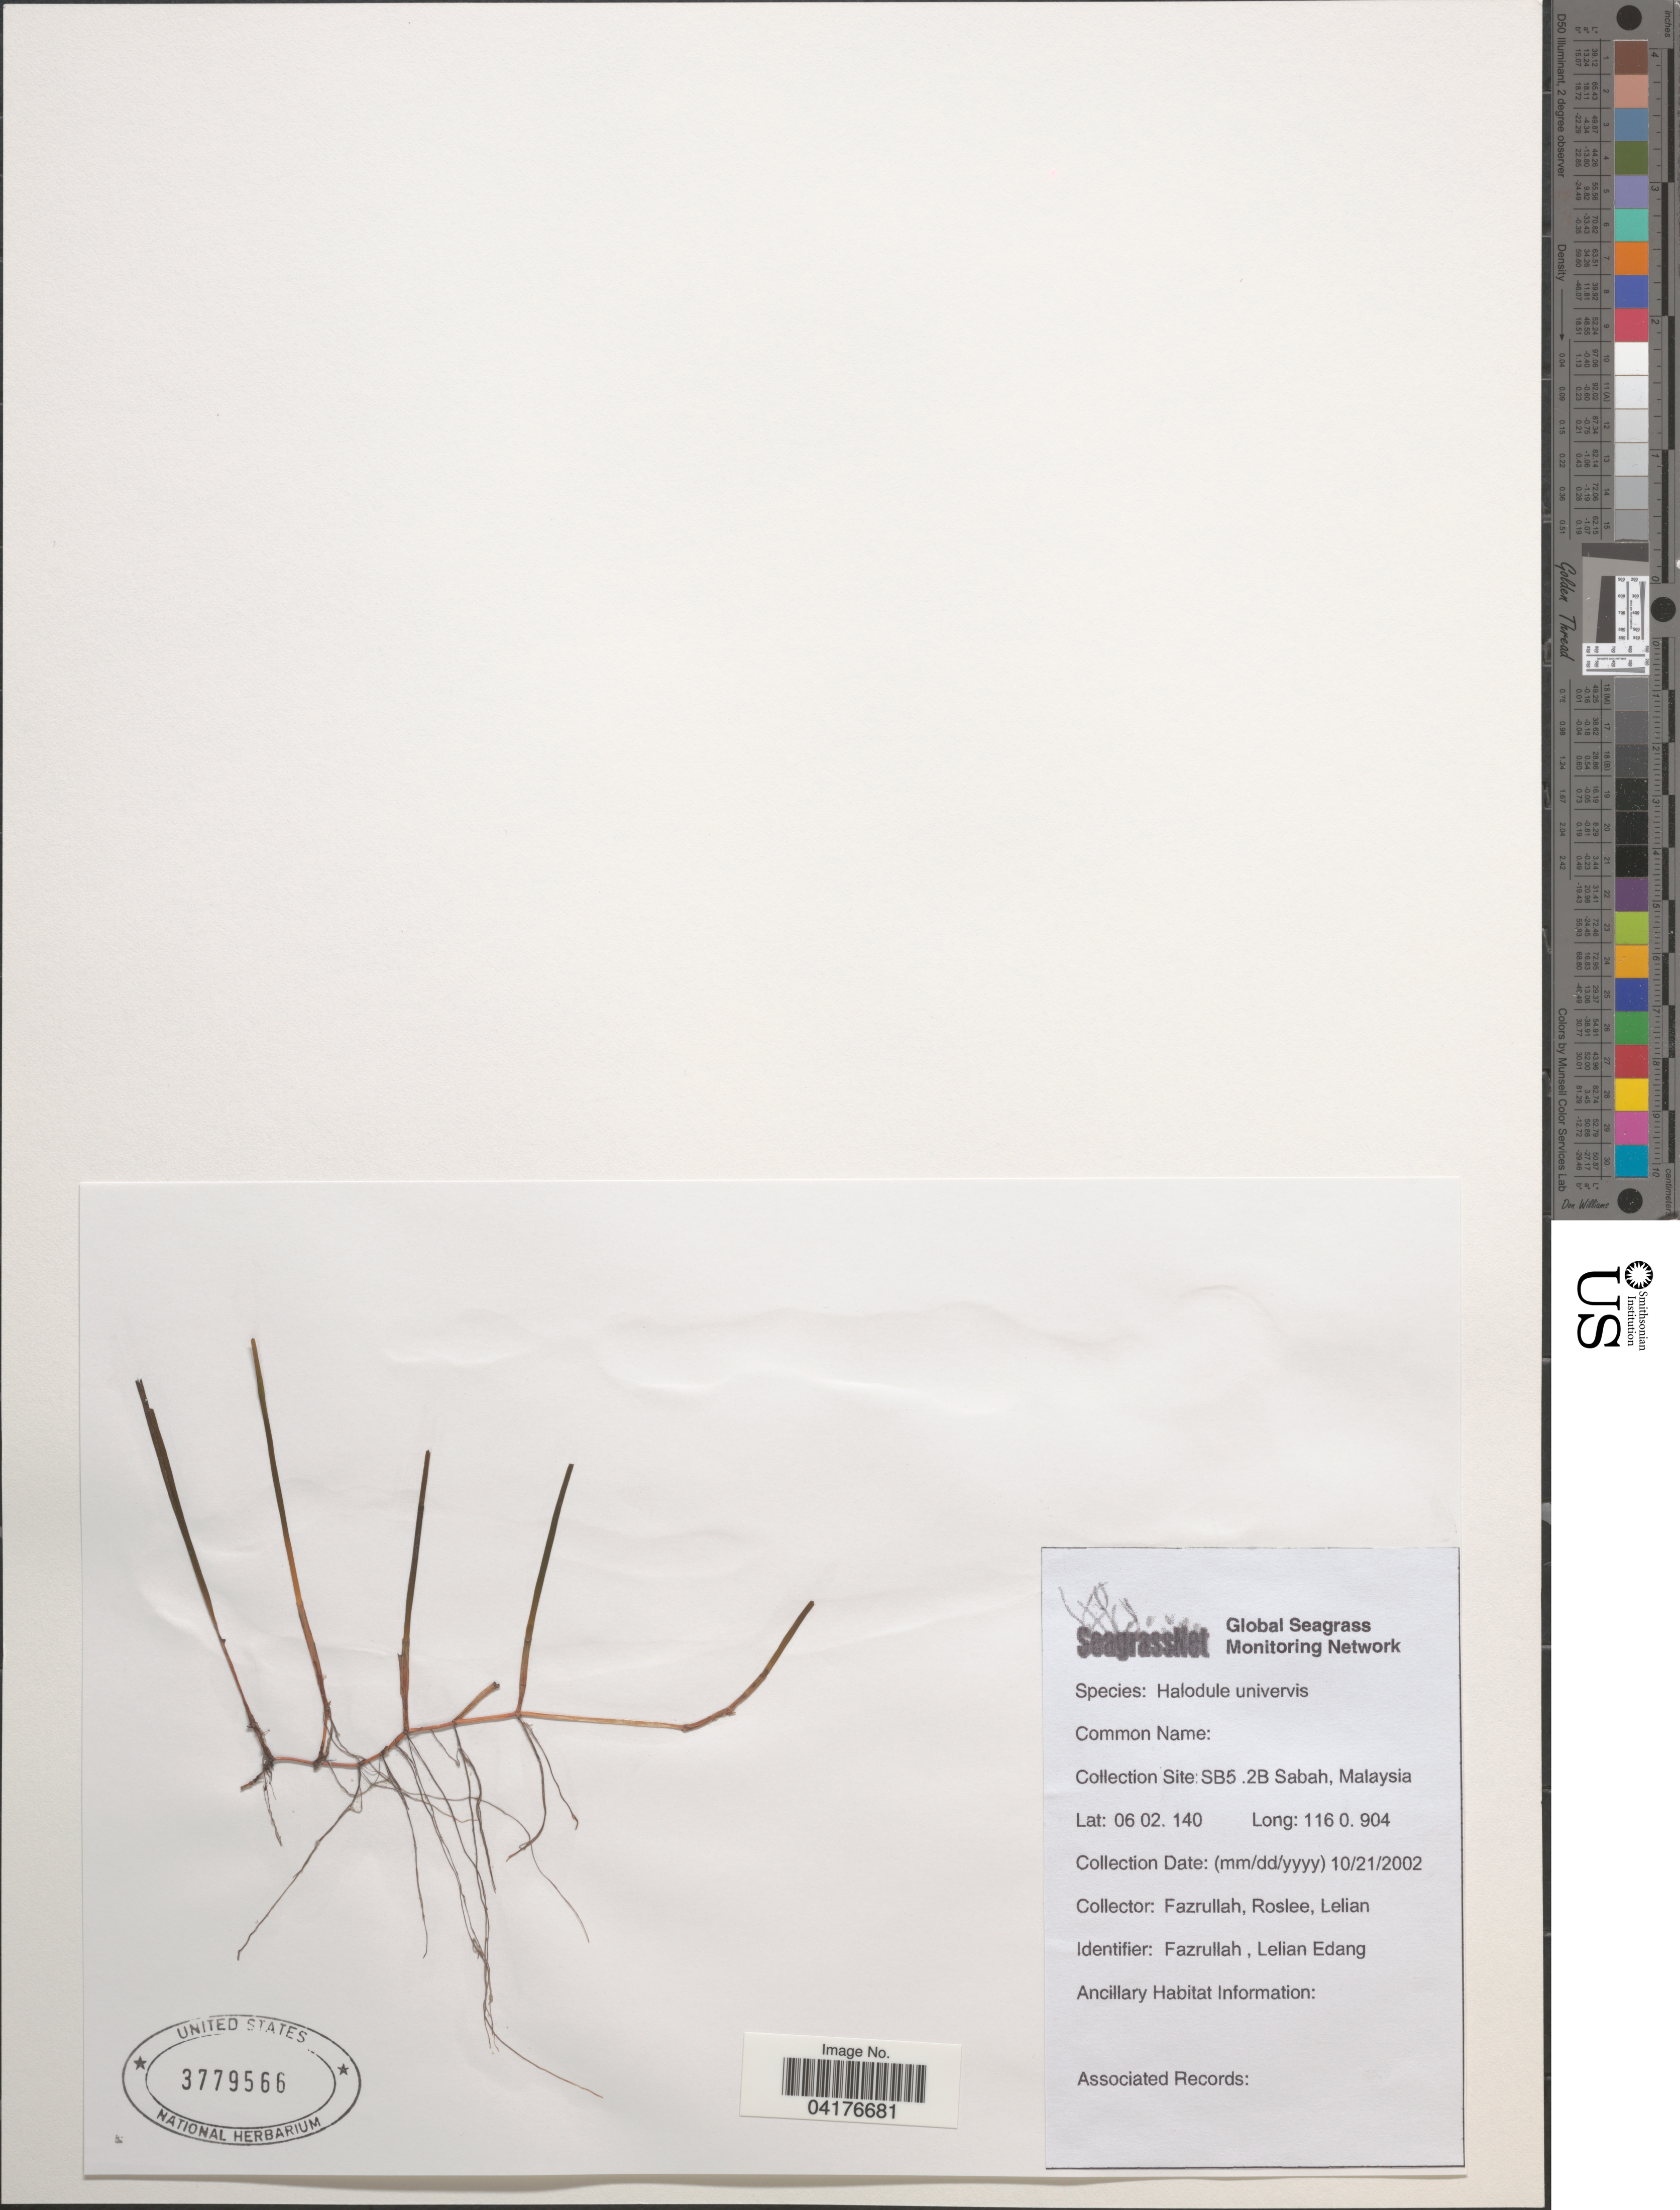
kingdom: Plantae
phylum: Tracheophyta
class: Liliopsida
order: Alismatales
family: Cymodoceaceae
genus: Halodule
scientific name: Halodule uninervis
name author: (Forssk.) Asch.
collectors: Fazrullah, Roslee & Lelian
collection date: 2002-10-21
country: Malaysia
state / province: Sabah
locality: SB5.2B.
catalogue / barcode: US 3779566